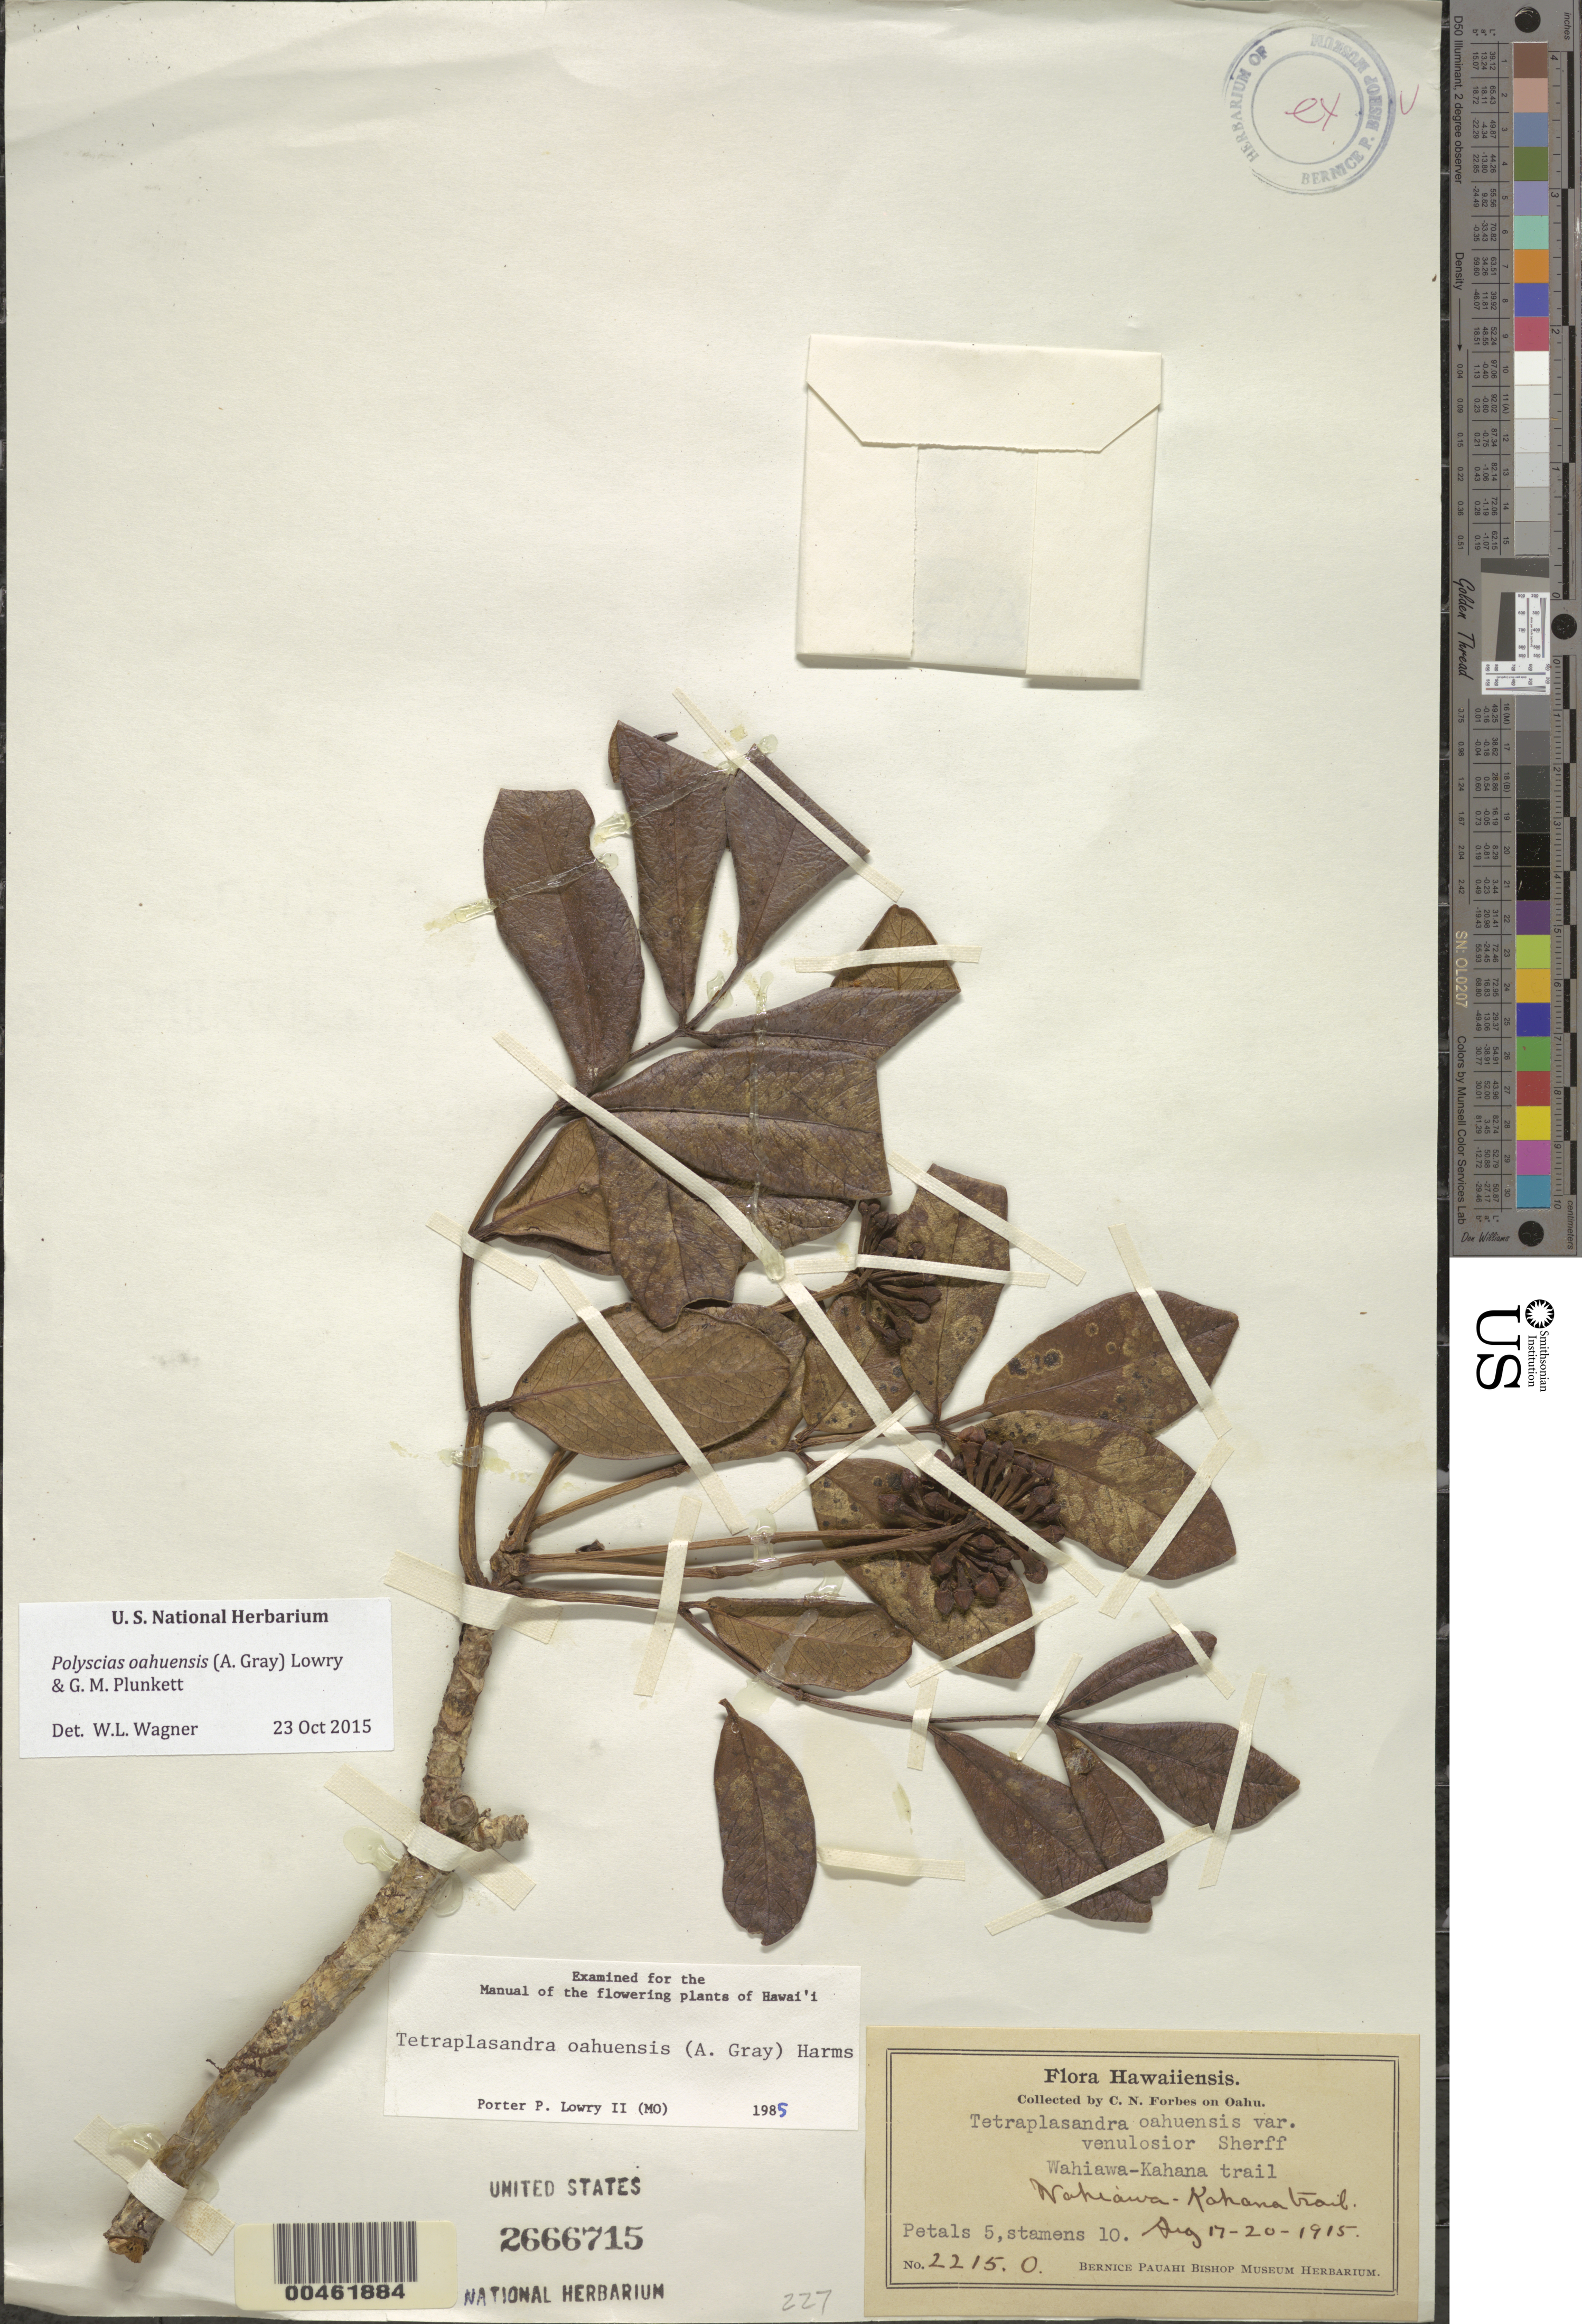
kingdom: Plantae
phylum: Tracheophyta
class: Magnoliopsida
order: Apiales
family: Araliaceae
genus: Polyscias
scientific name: Polyscias oahuensis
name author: (A. Gray) Lowry & G. M. Plunkett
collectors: C. N. Forbes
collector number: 2215.O.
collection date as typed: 17 Aug 1915 to 20 Aug 1915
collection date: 1915-08-17/1915-08-20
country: United States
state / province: Hawaii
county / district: Honolulu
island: Oahu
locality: Wahiawa-Kohana Trail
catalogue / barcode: US 2666715